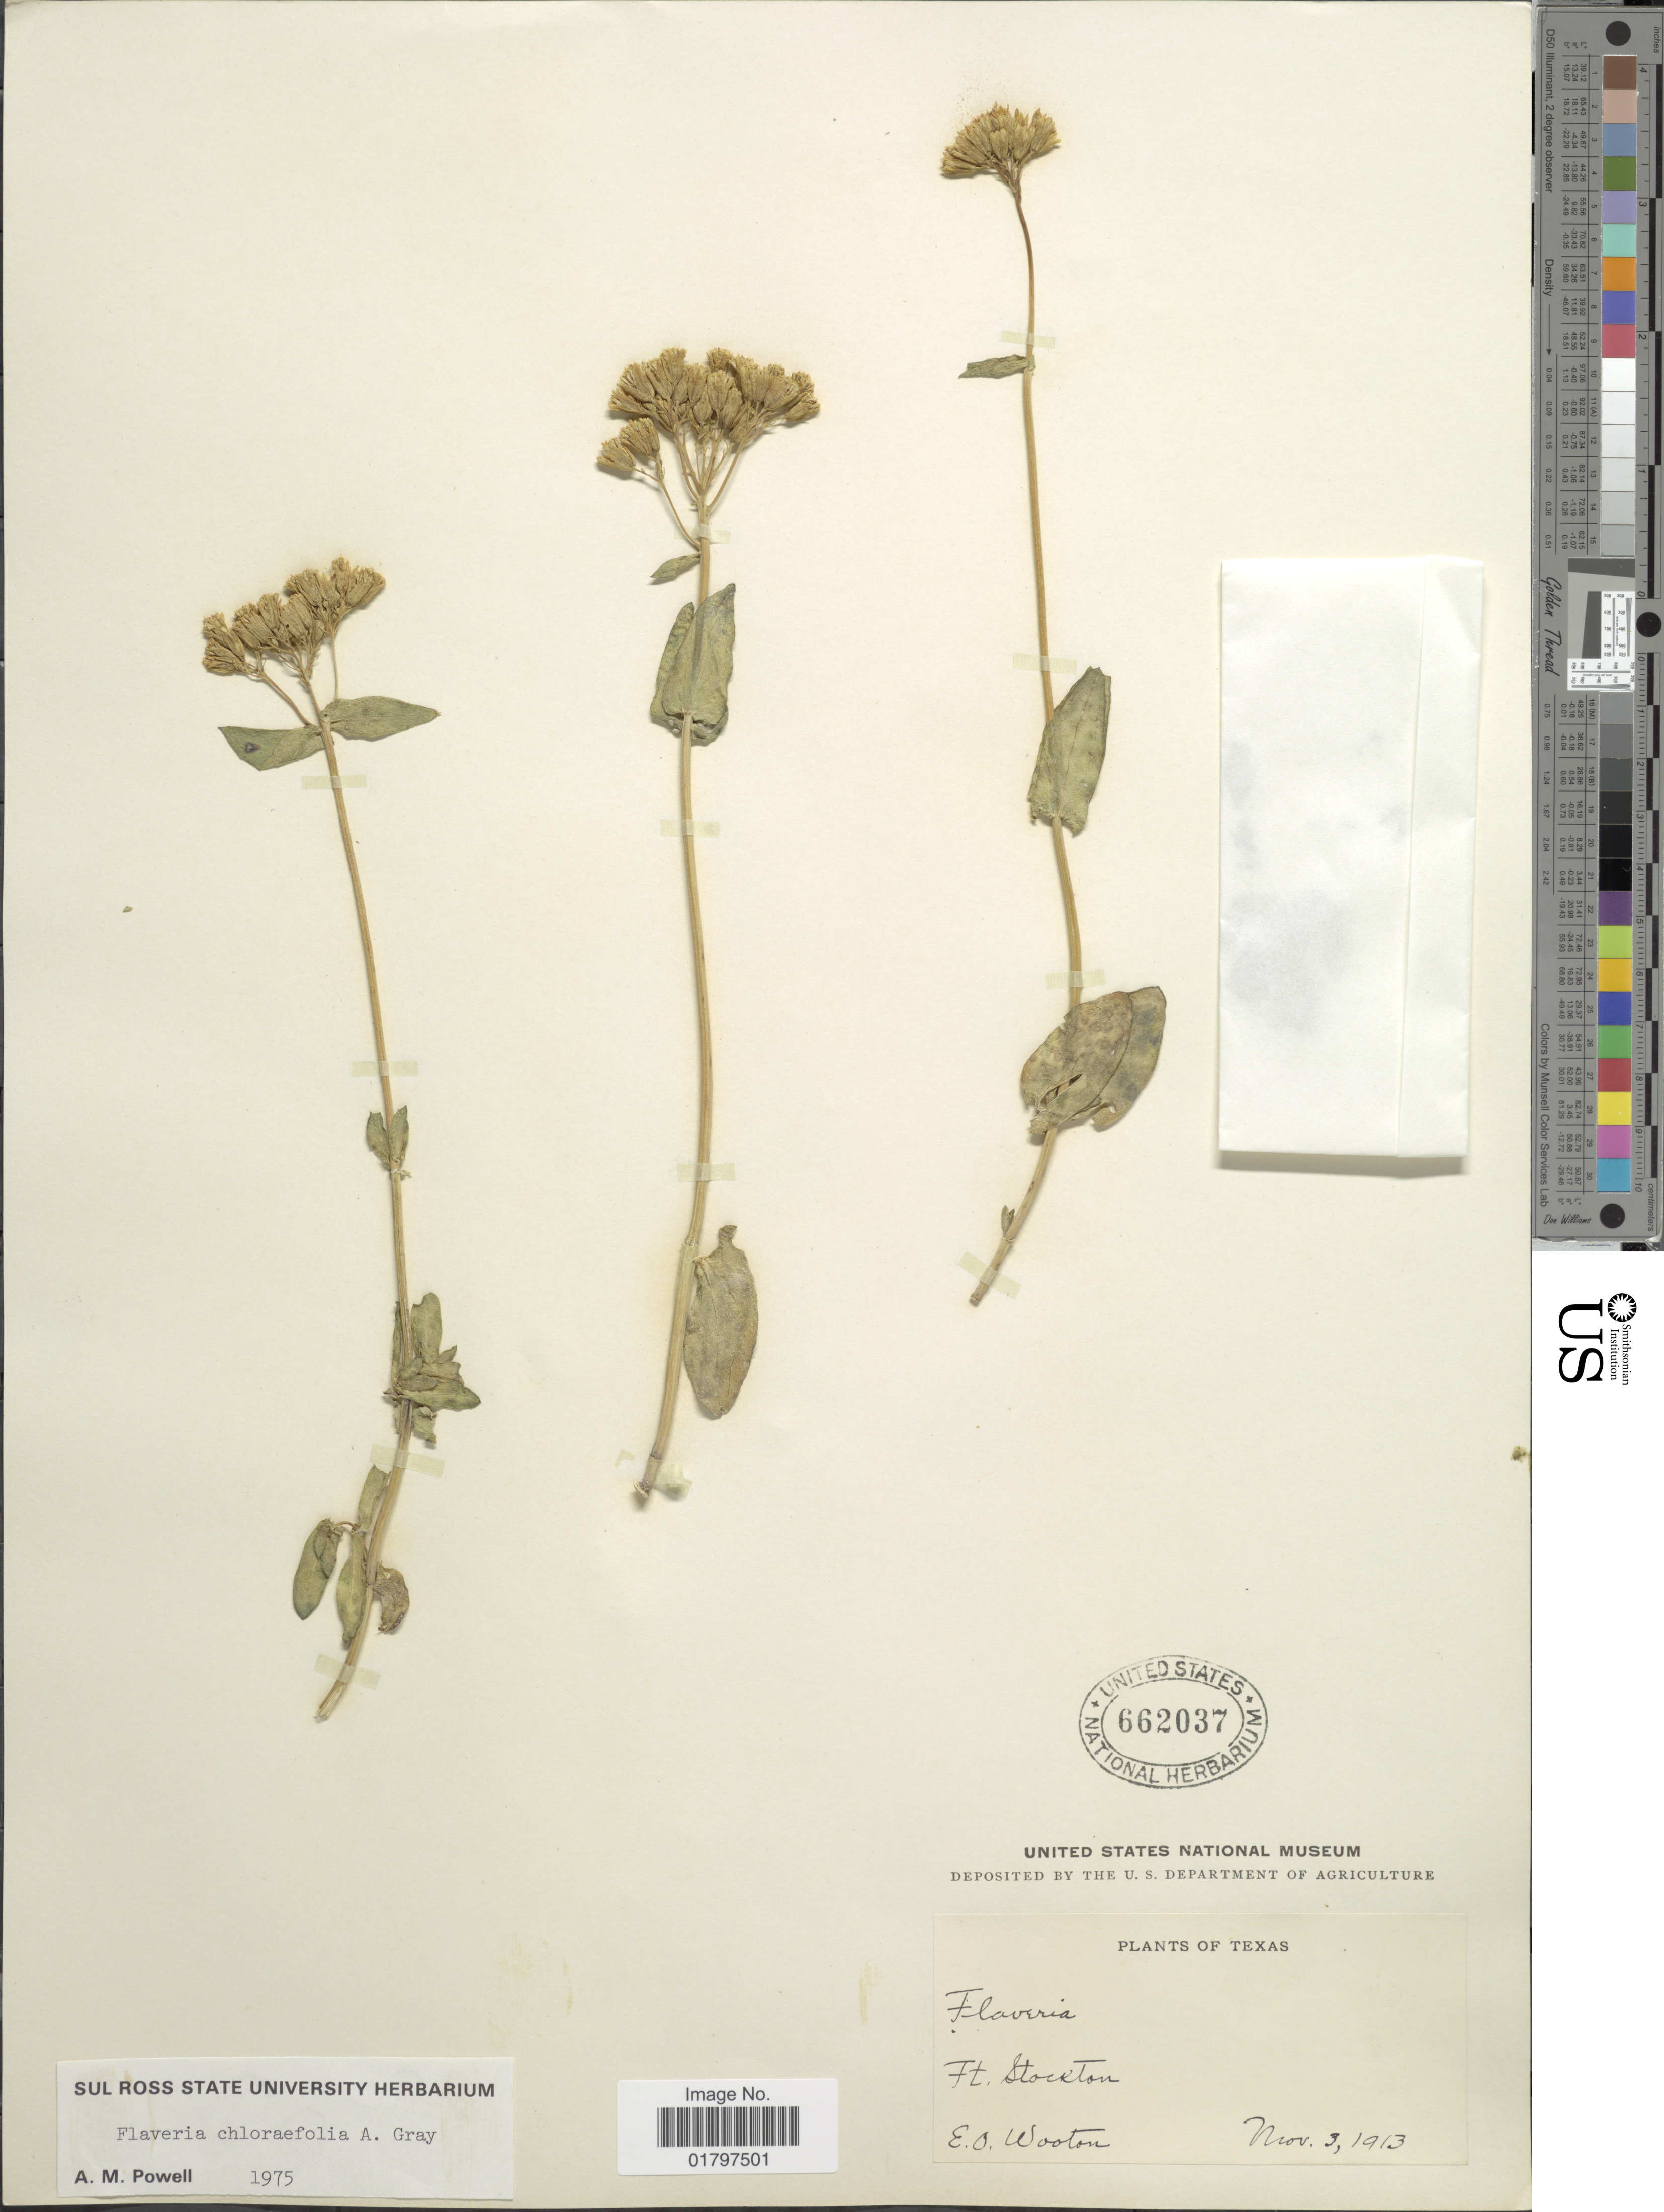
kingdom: Plantae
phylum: Tracheophyta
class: Magnoliopsida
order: Asterales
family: Asteraceae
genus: Flaveria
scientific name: Flaveria chloraefolia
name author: A. Gray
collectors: E. O. Wooton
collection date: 1913-11-03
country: United States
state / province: Texas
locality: Ft. Stockton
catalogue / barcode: US 662037